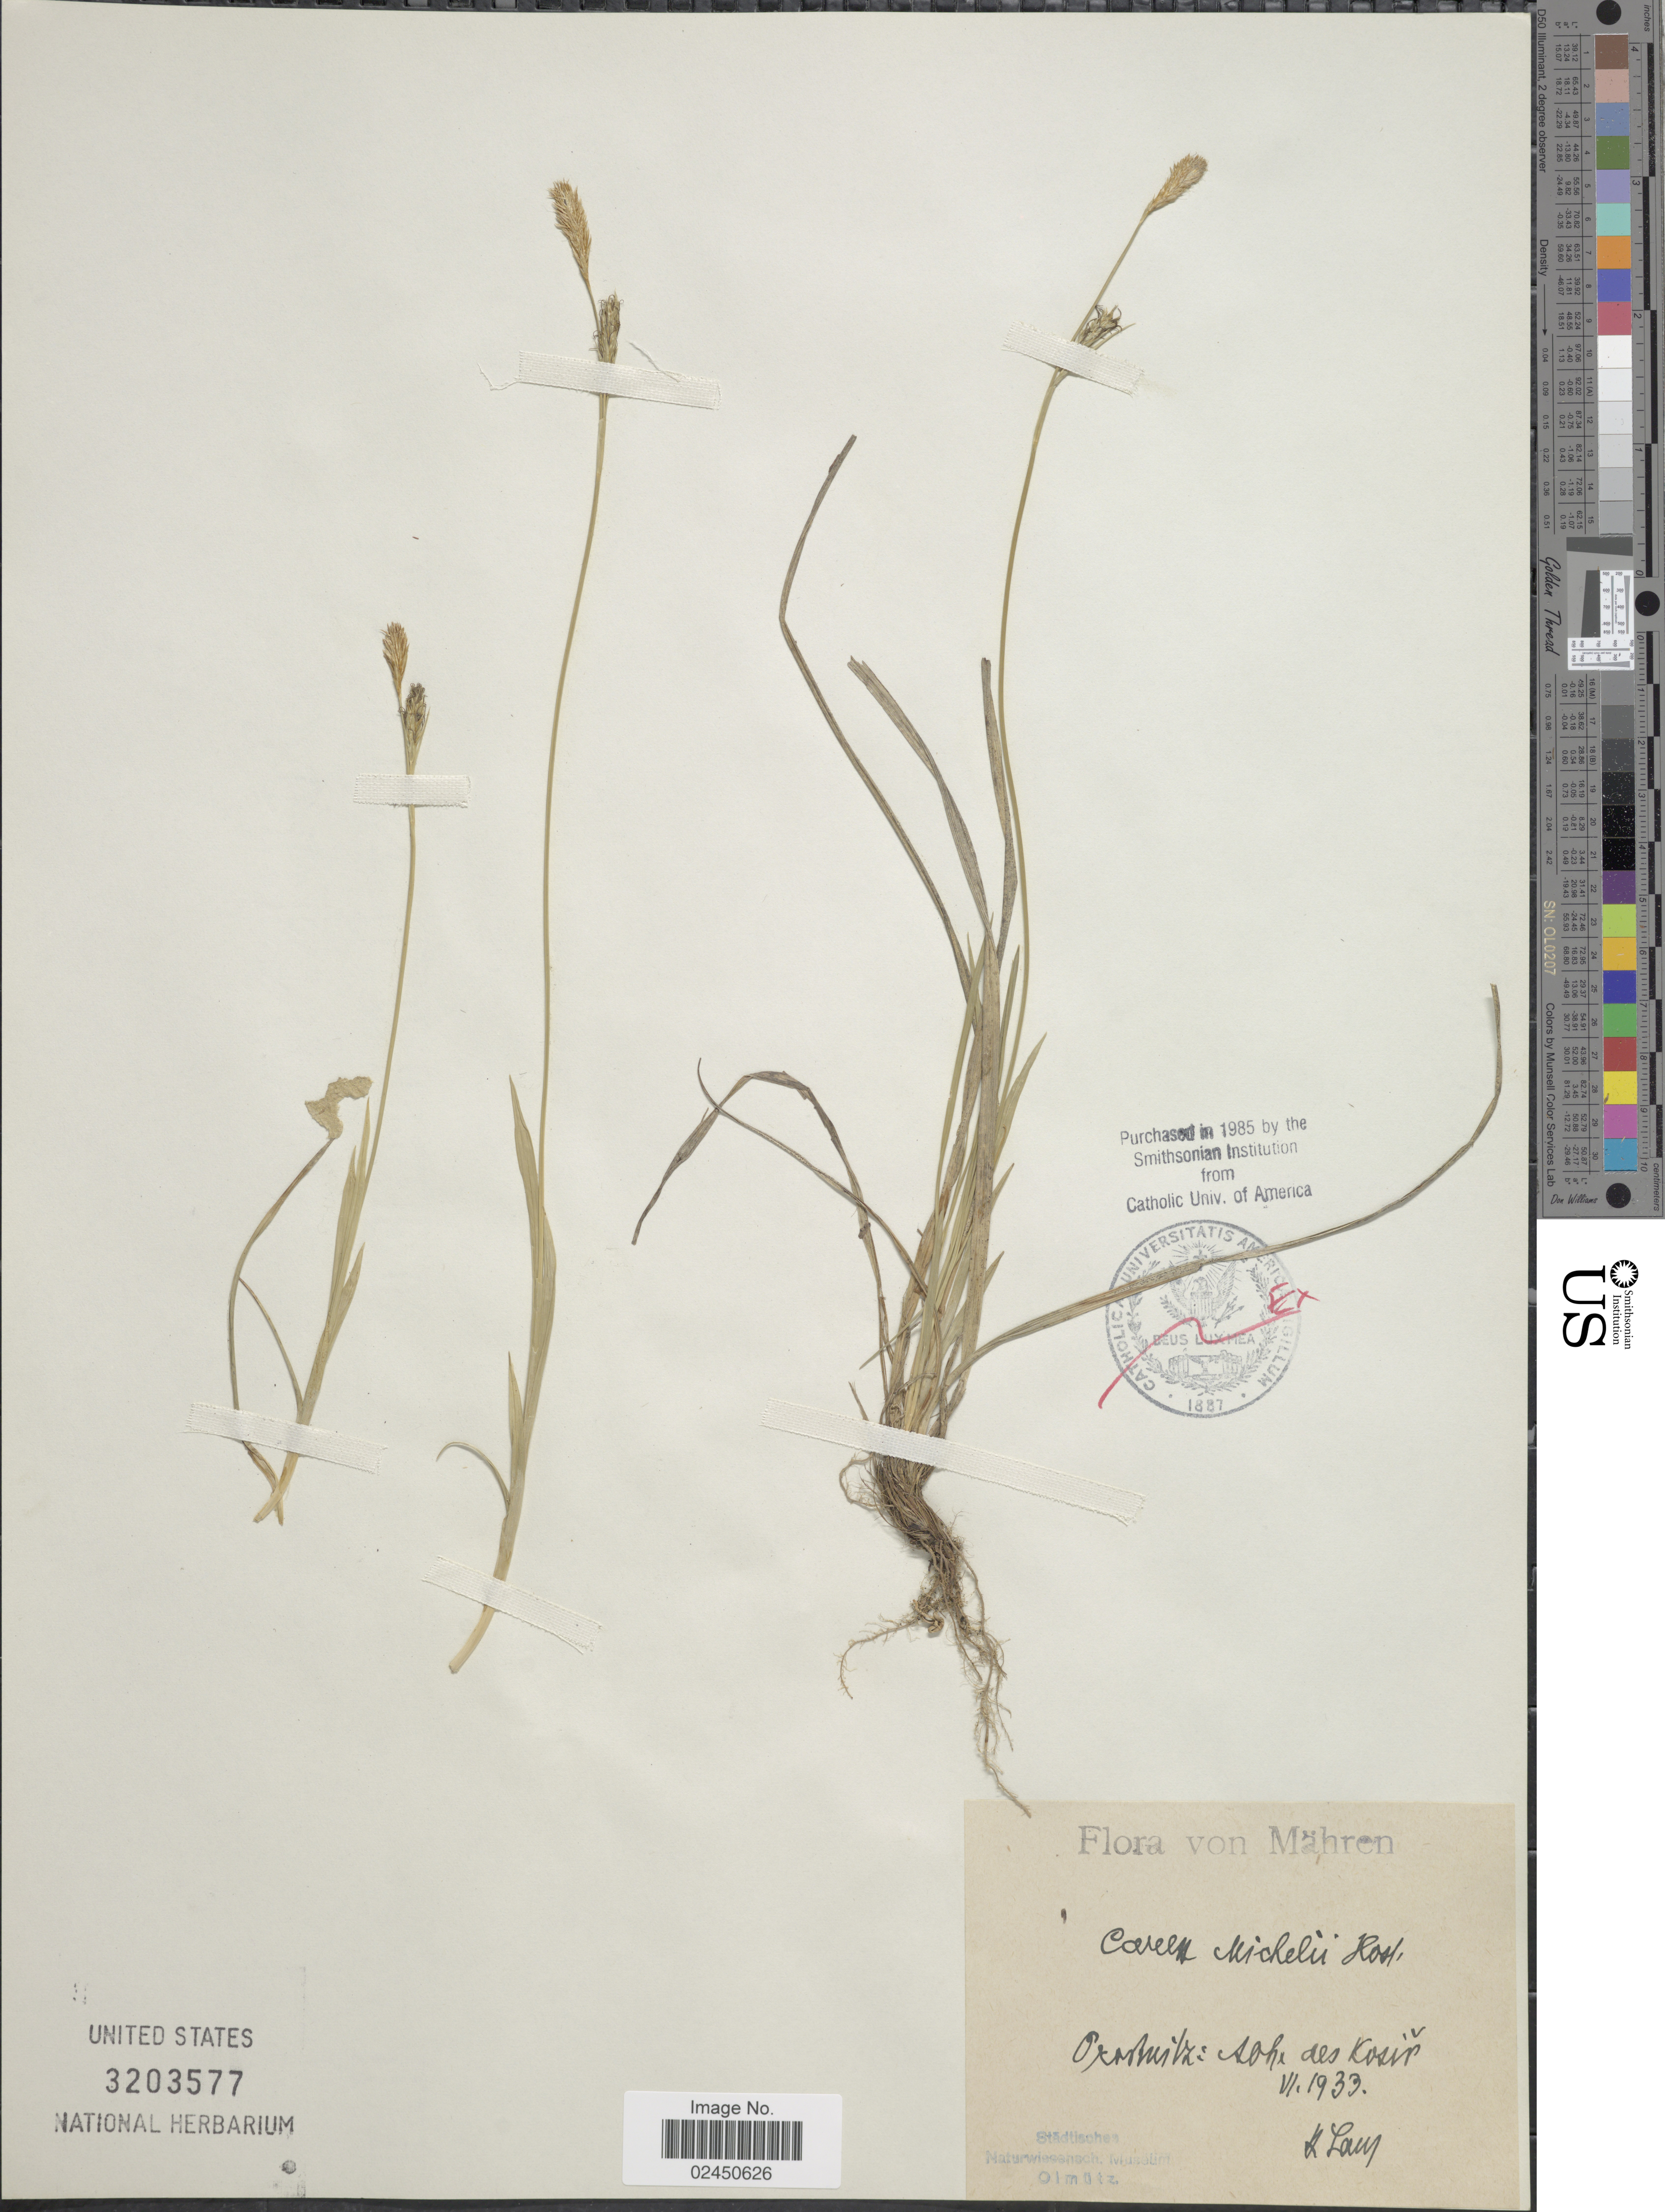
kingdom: Plantae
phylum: Tracheophyta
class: Liliopsida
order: Poales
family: Cyperaceae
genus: Carex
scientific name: Carex michelii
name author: Host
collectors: H. Laus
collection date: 1933-06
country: Czechia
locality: Mahren. Olunisk: Aohe des Kosir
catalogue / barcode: US 3203577